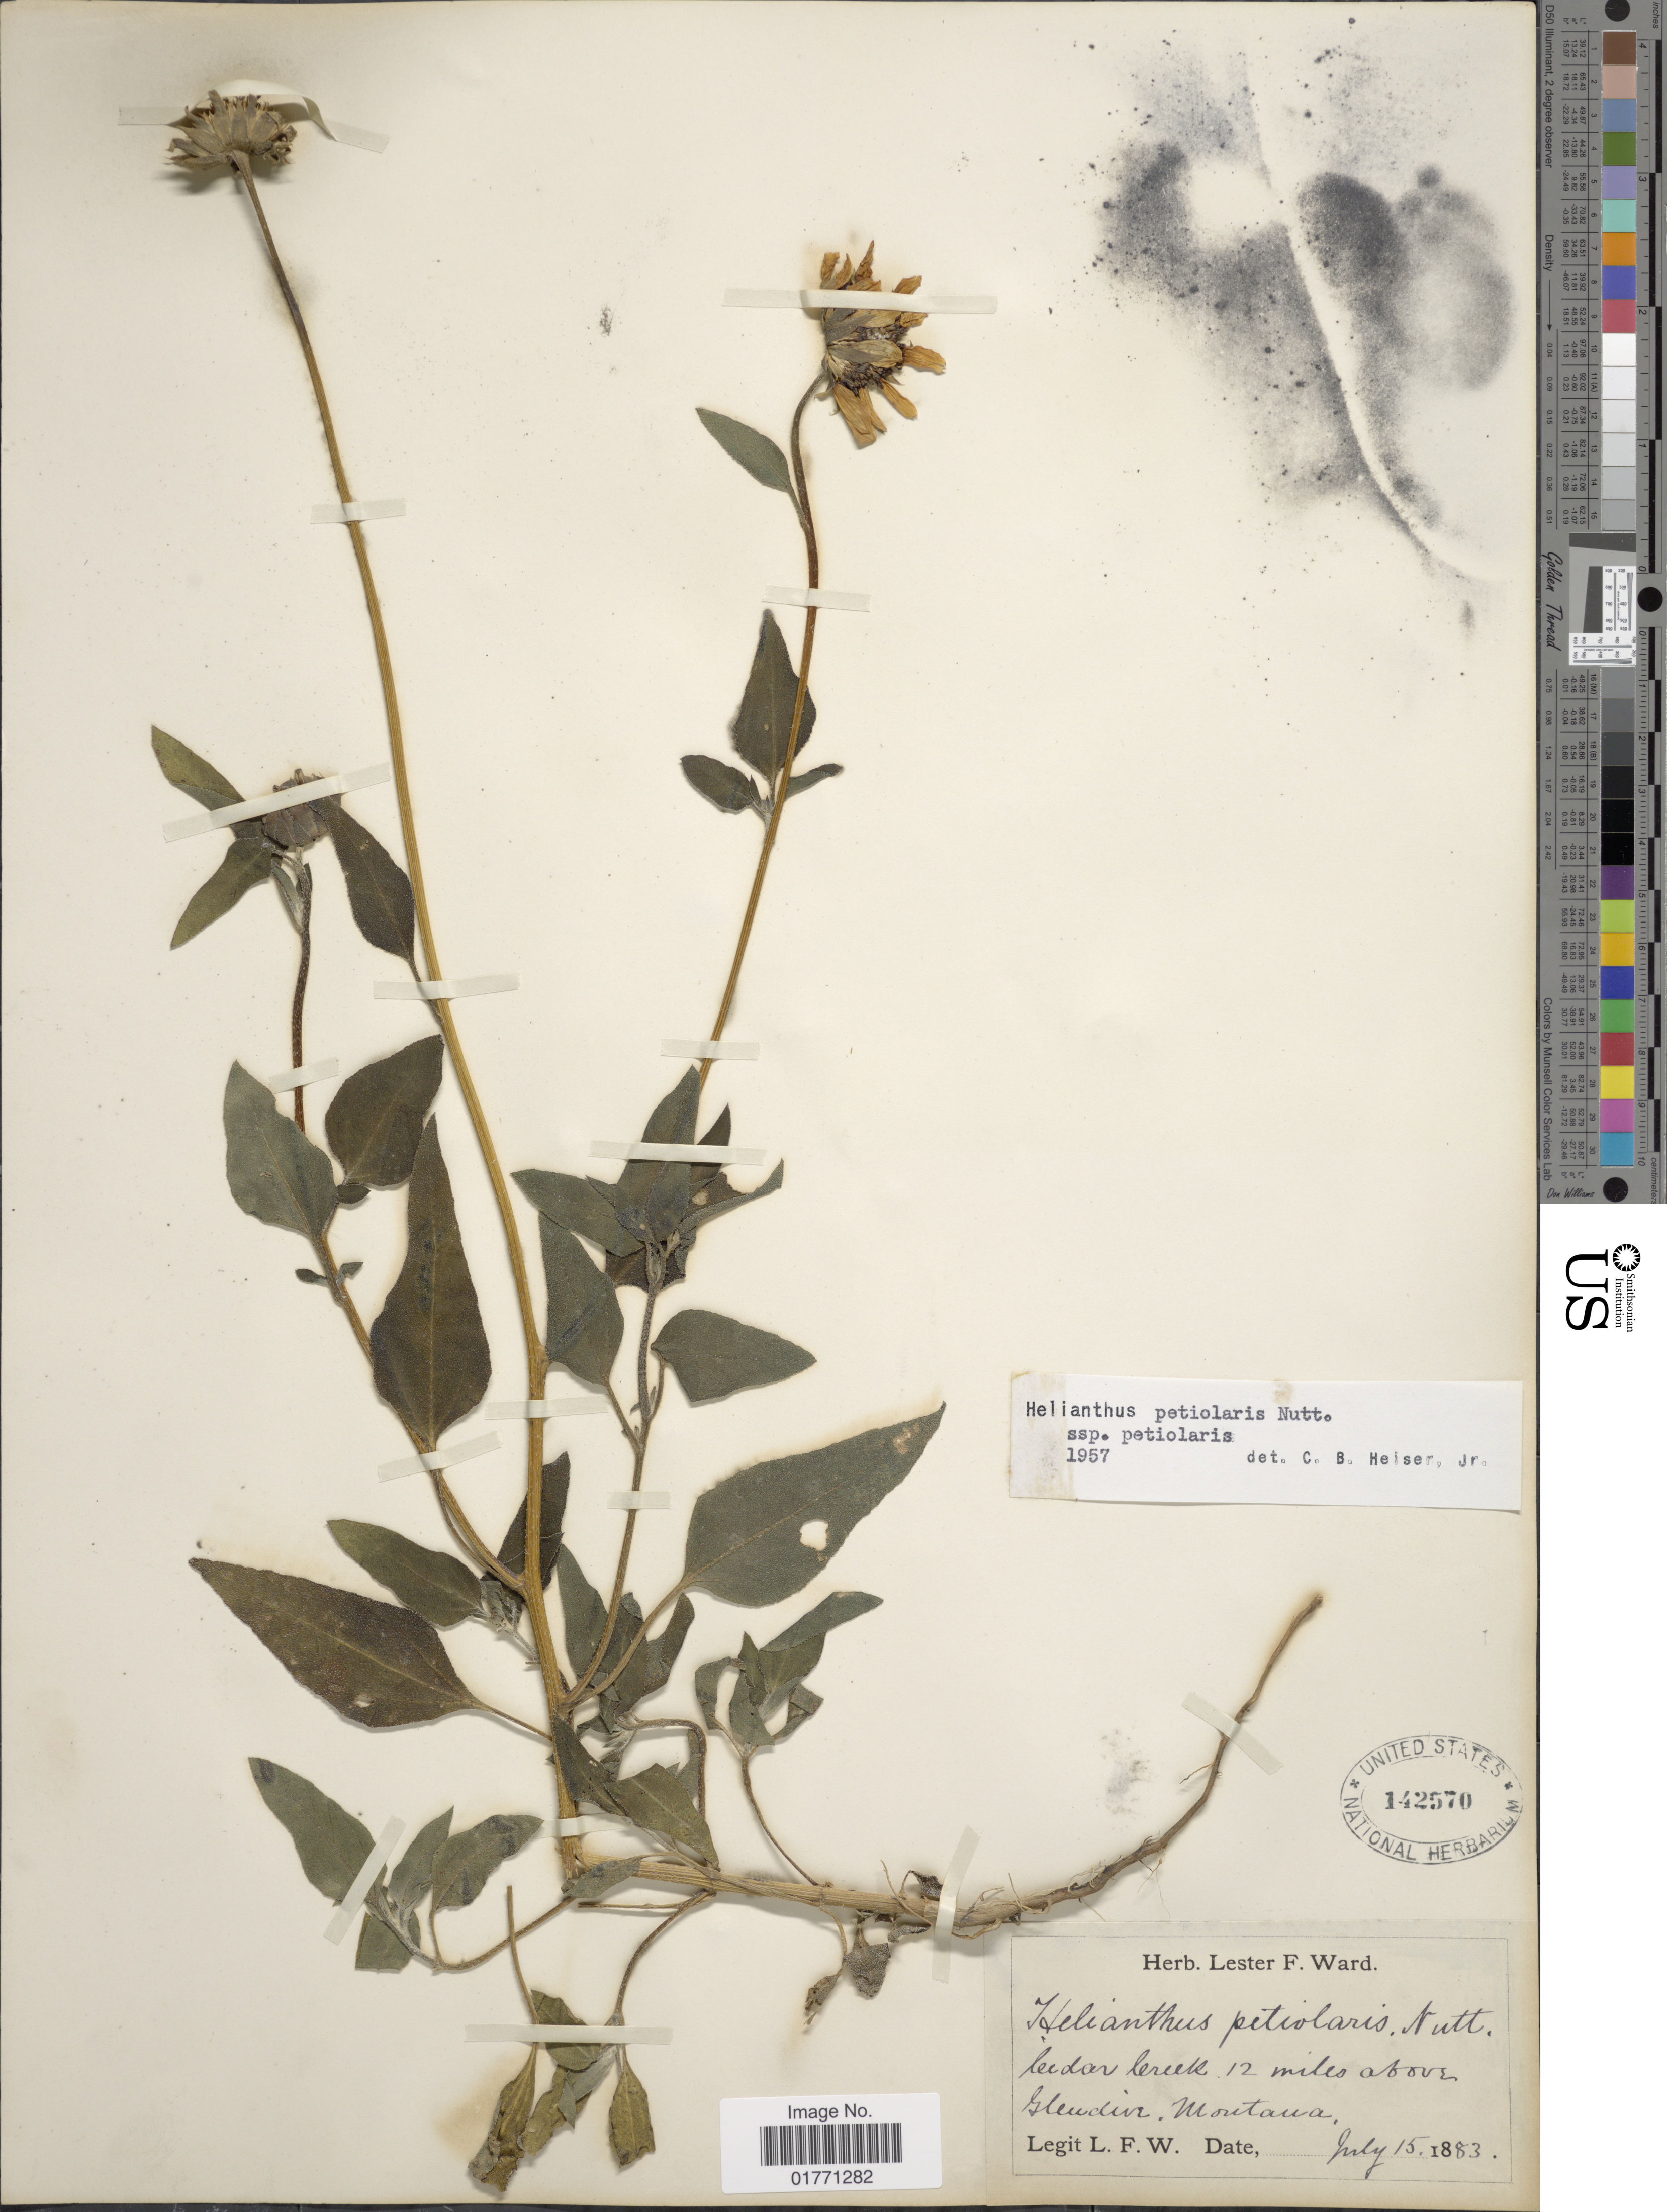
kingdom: Plantae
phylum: Tracheophyta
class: Magnoliopsida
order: Asterales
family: Asteraceae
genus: Helianthus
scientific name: Helianthus petiolaris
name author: Nutt.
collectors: L. F. Ward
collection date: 1883-07-15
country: United States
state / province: Montana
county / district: Dawson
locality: Cedar Creek, 12 miles above Glendive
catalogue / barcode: US 142570